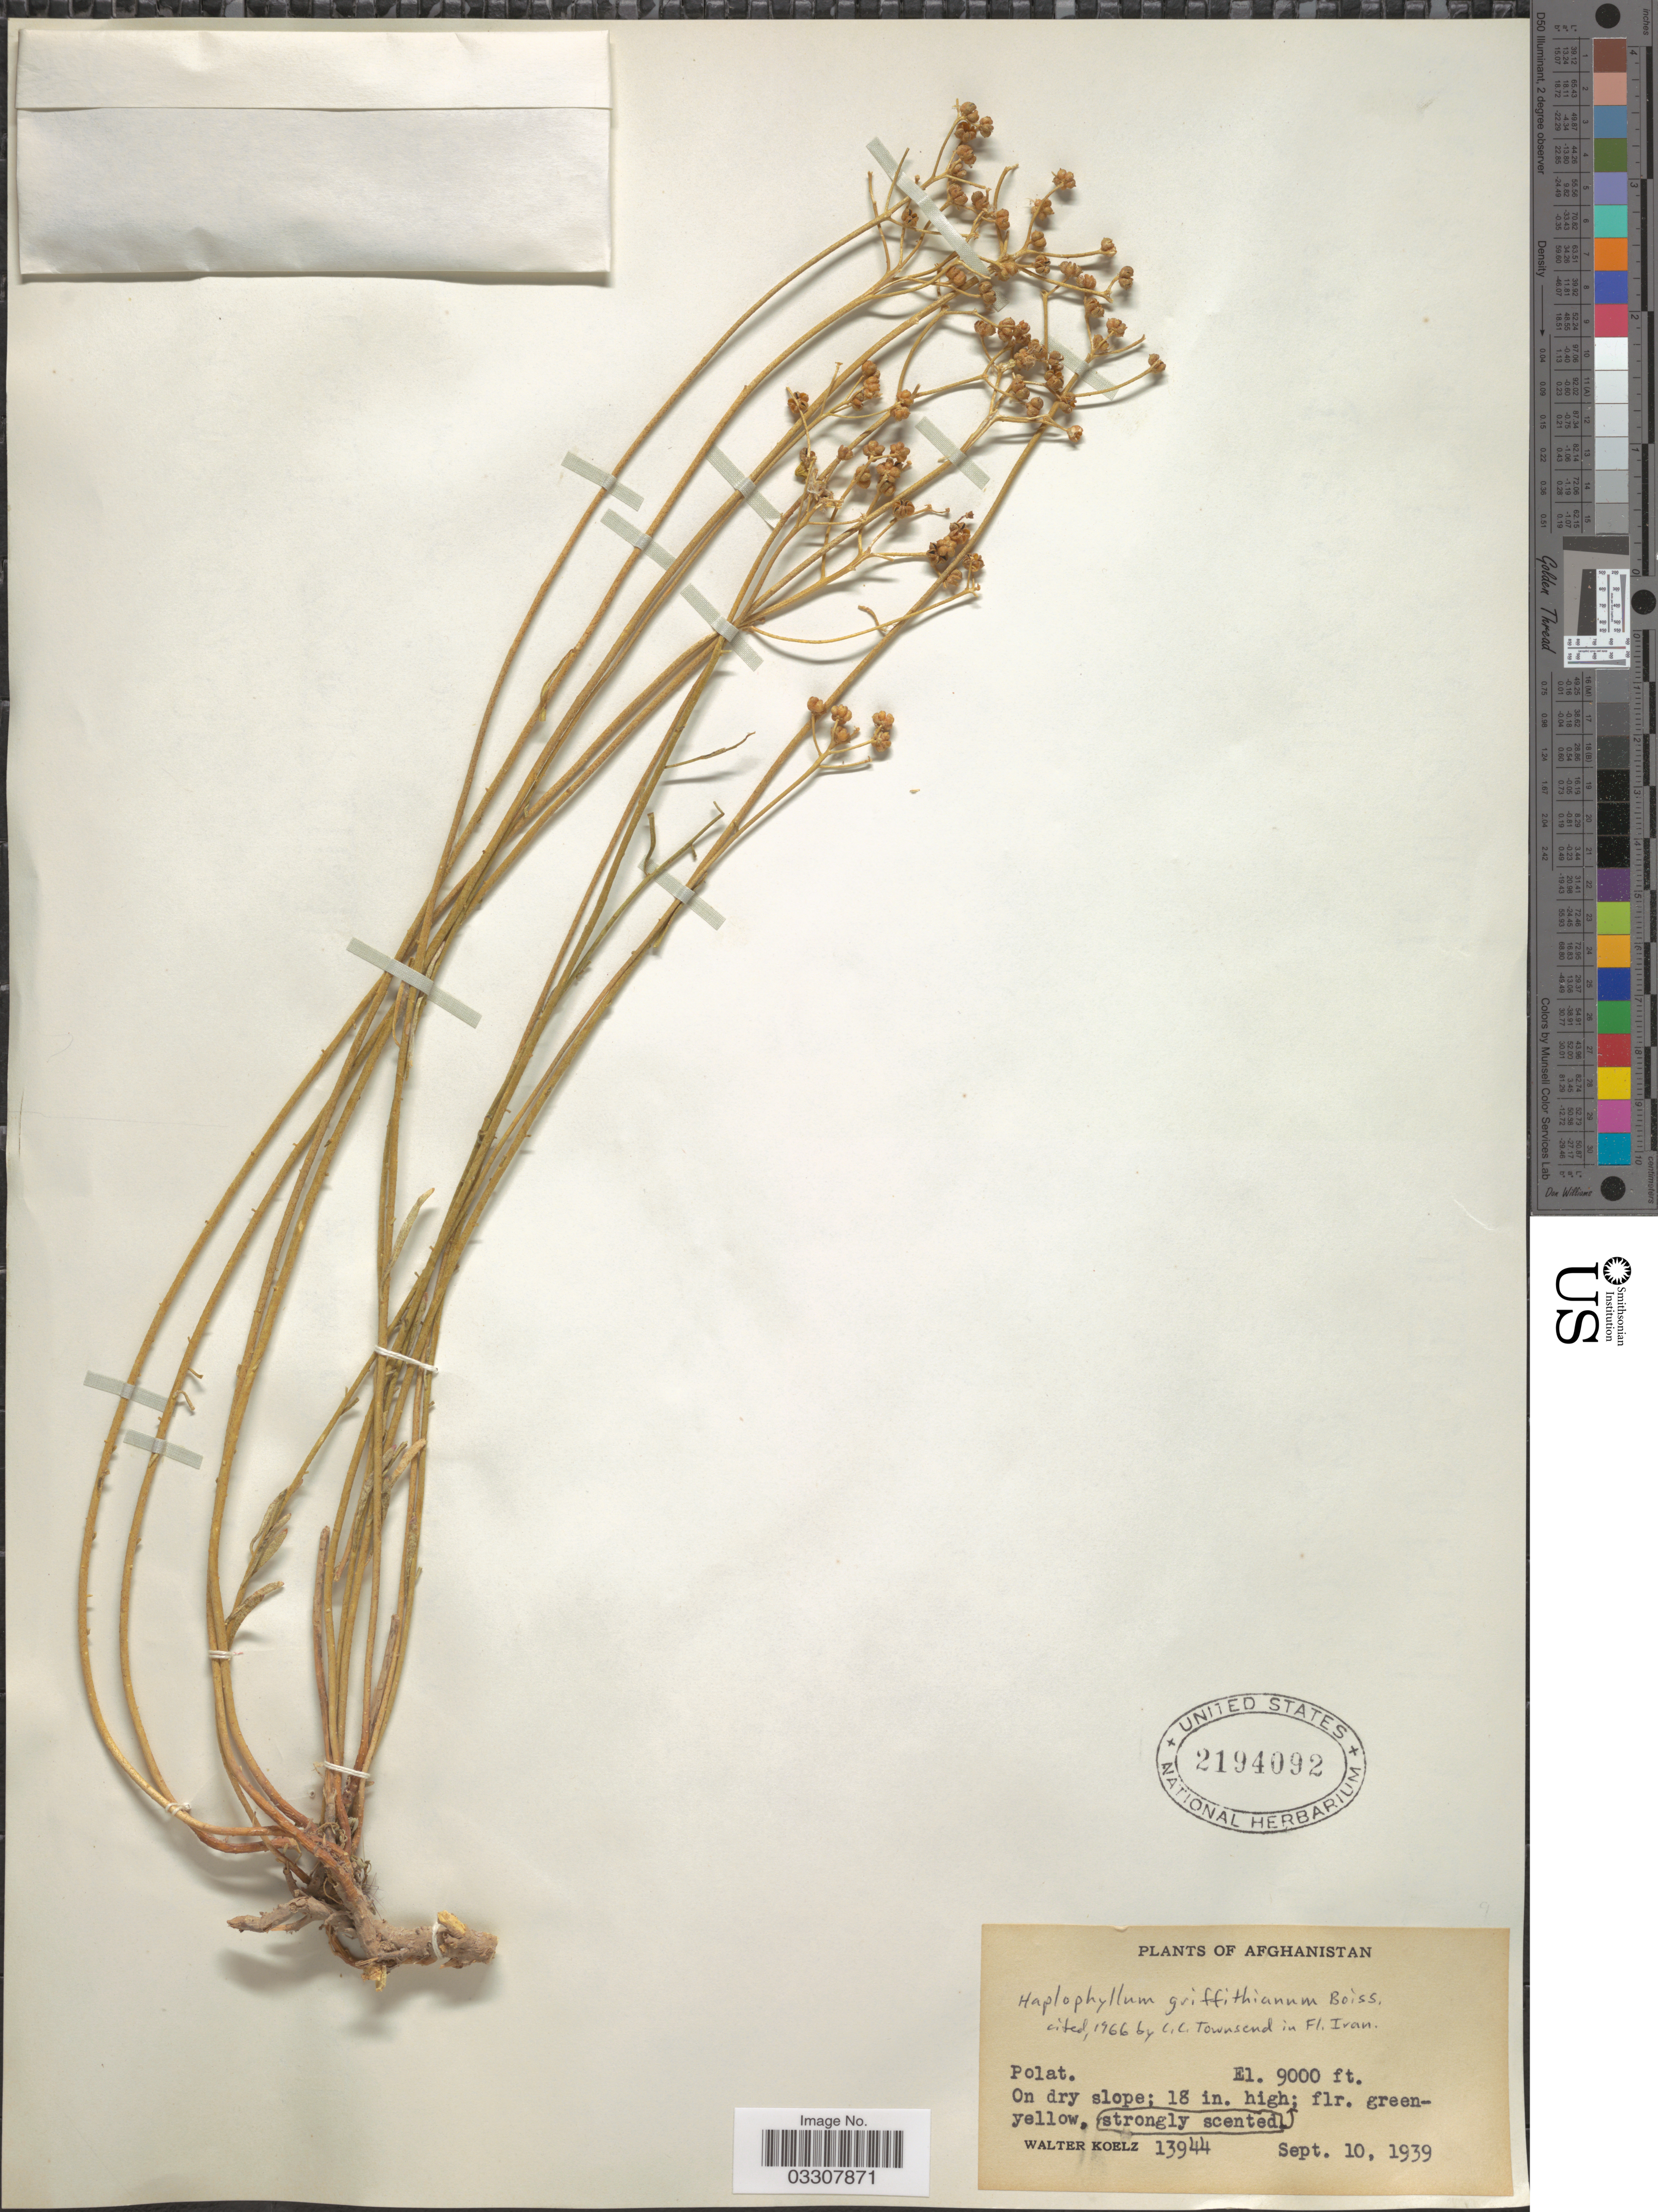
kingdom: Plantae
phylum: Tracheophyta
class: Magnoliopsida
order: Sapindales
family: Rutaceae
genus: Haplophyllum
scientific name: Haplophyllum griffithianum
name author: Boiss.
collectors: W. N. Koelz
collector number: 13944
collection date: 1939-09-10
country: Afghanistan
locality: Polat.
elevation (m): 2743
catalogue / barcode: US 2194092